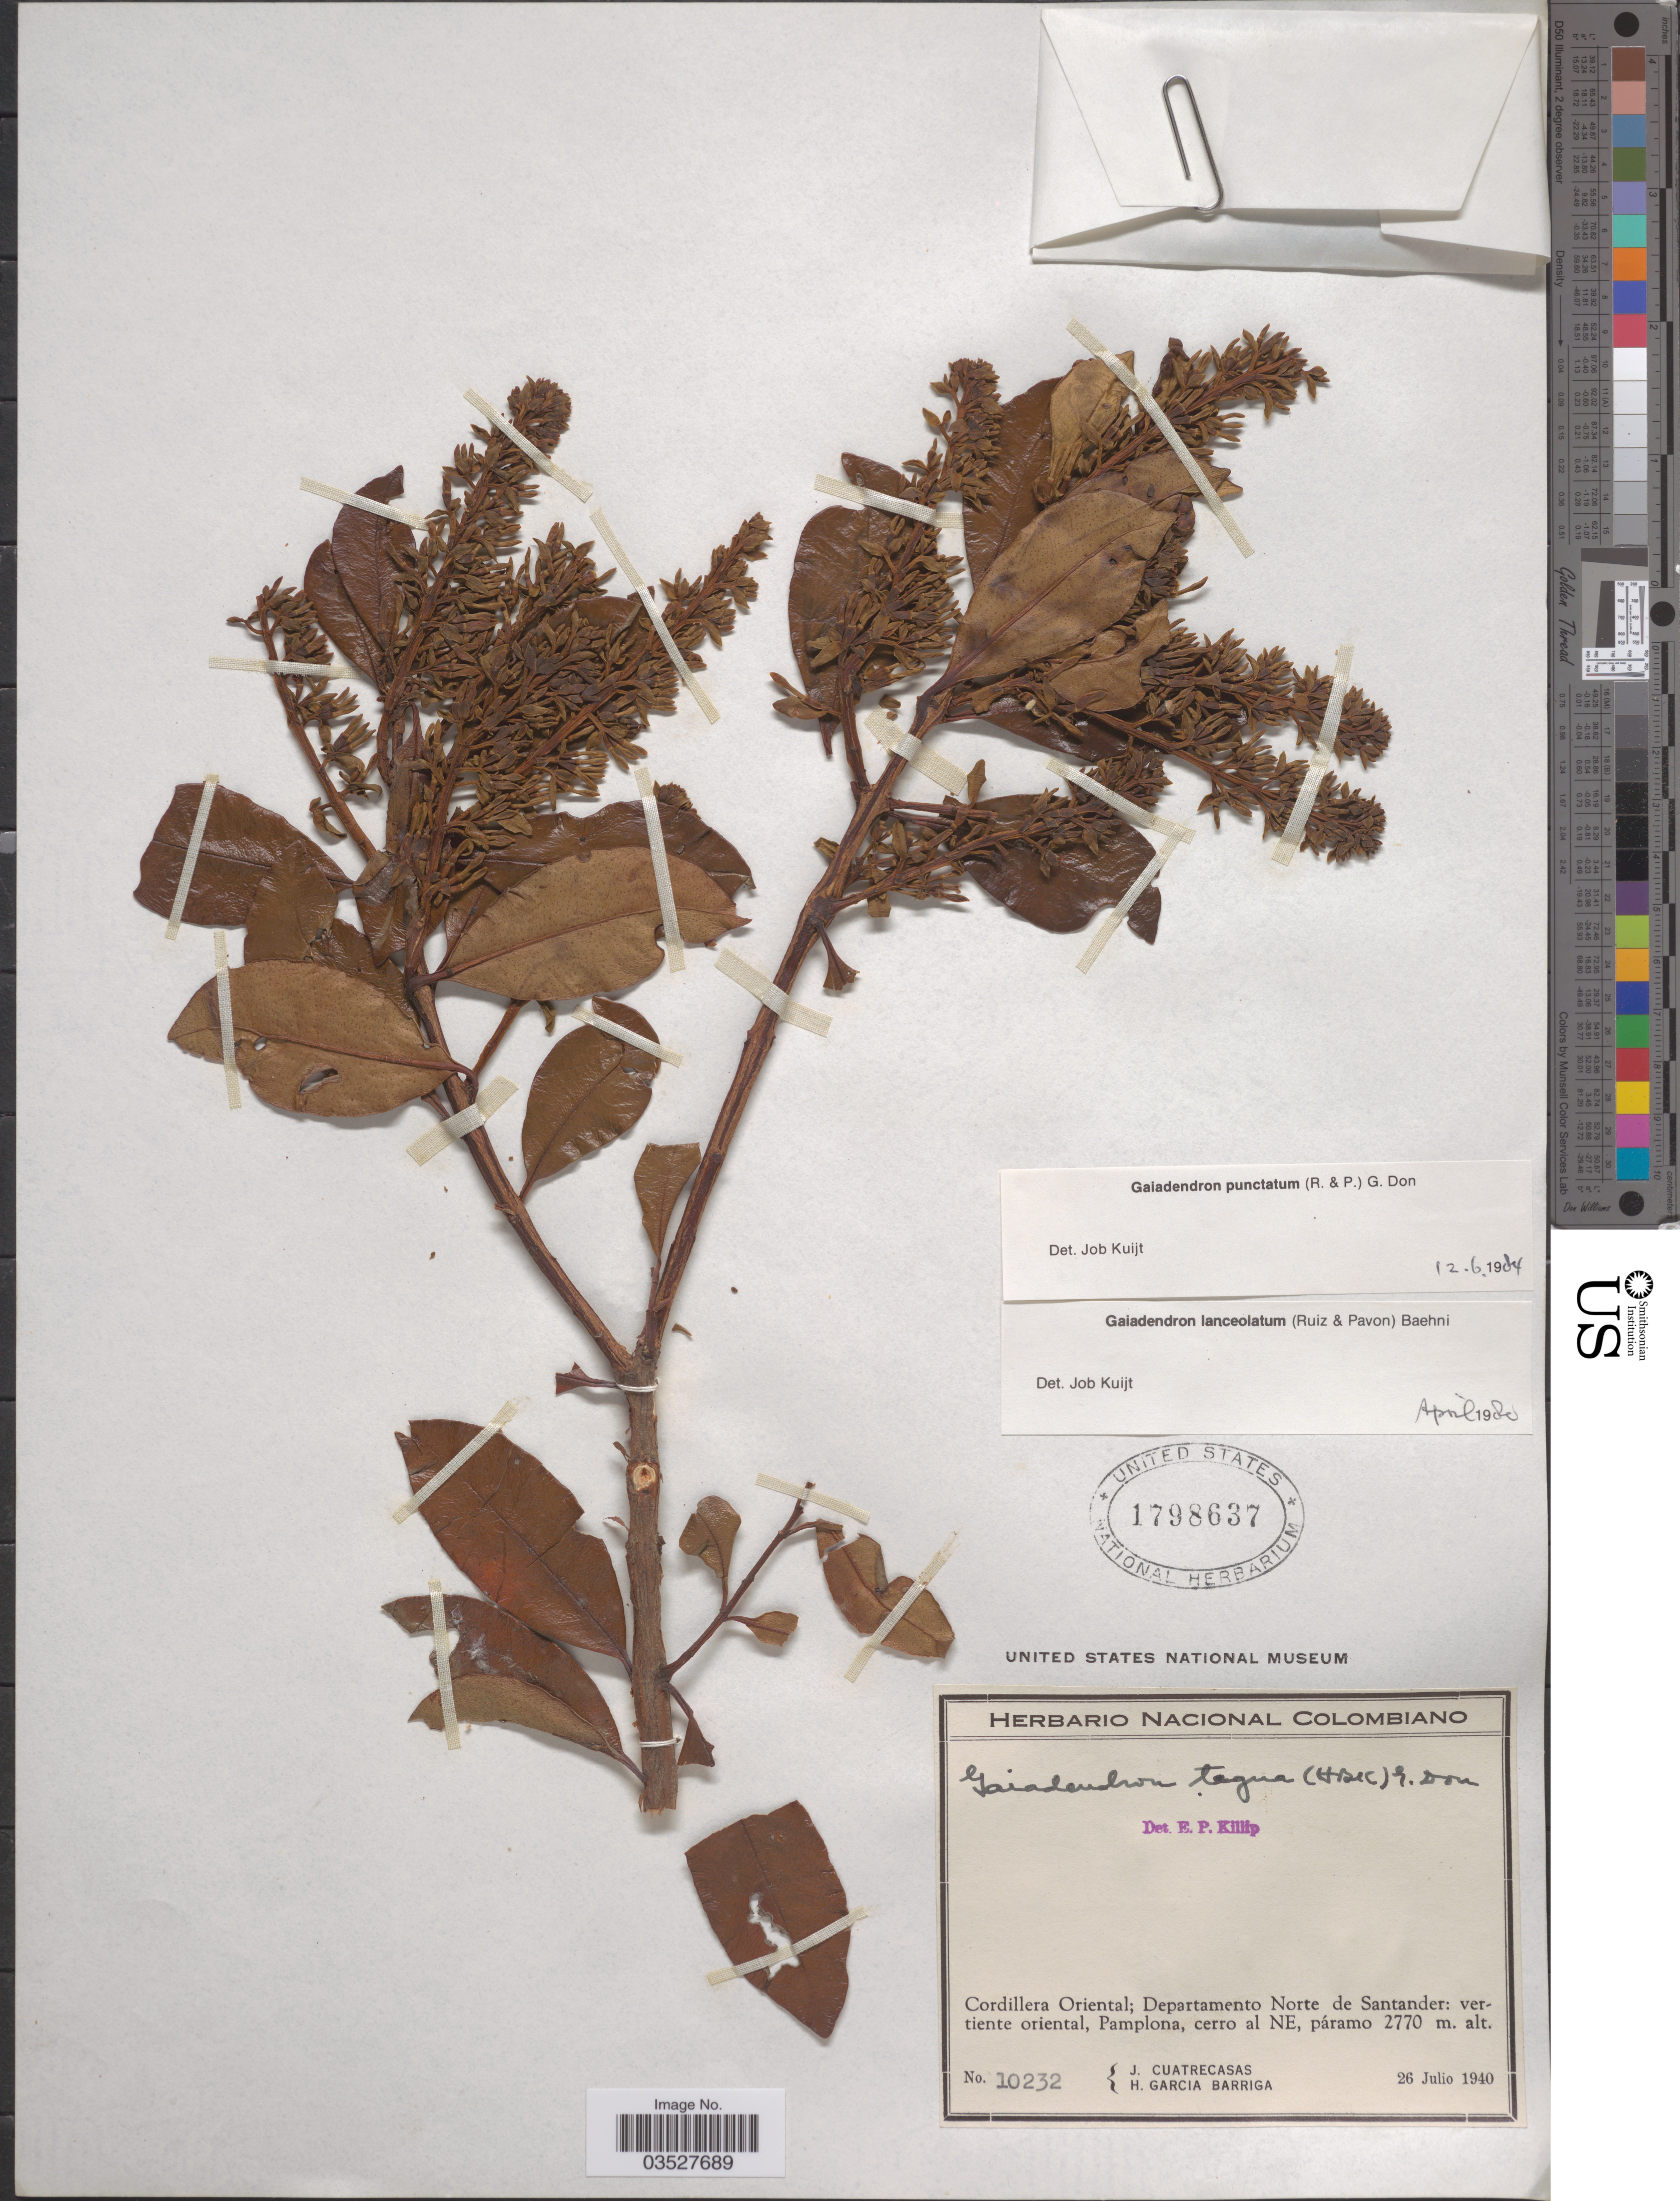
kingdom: Plantae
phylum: Tracheophyta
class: Magnoliopsida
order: Santalales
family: Loranthaceae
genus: Gaiadendron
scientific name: Gaiadendron punctatum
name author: (Ruiz & Pav.) G. Don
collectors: J. Cuatrecasas & H. García Barriga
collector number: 10232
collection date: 1940-07-26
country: Colombia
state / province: Norte de Santander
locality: Cordillera Oriental; Departamento Norte de Santander: vertiente oriental, Pamplona, cerro al NE, páramo.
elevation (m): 2770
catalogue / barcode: US 1798637